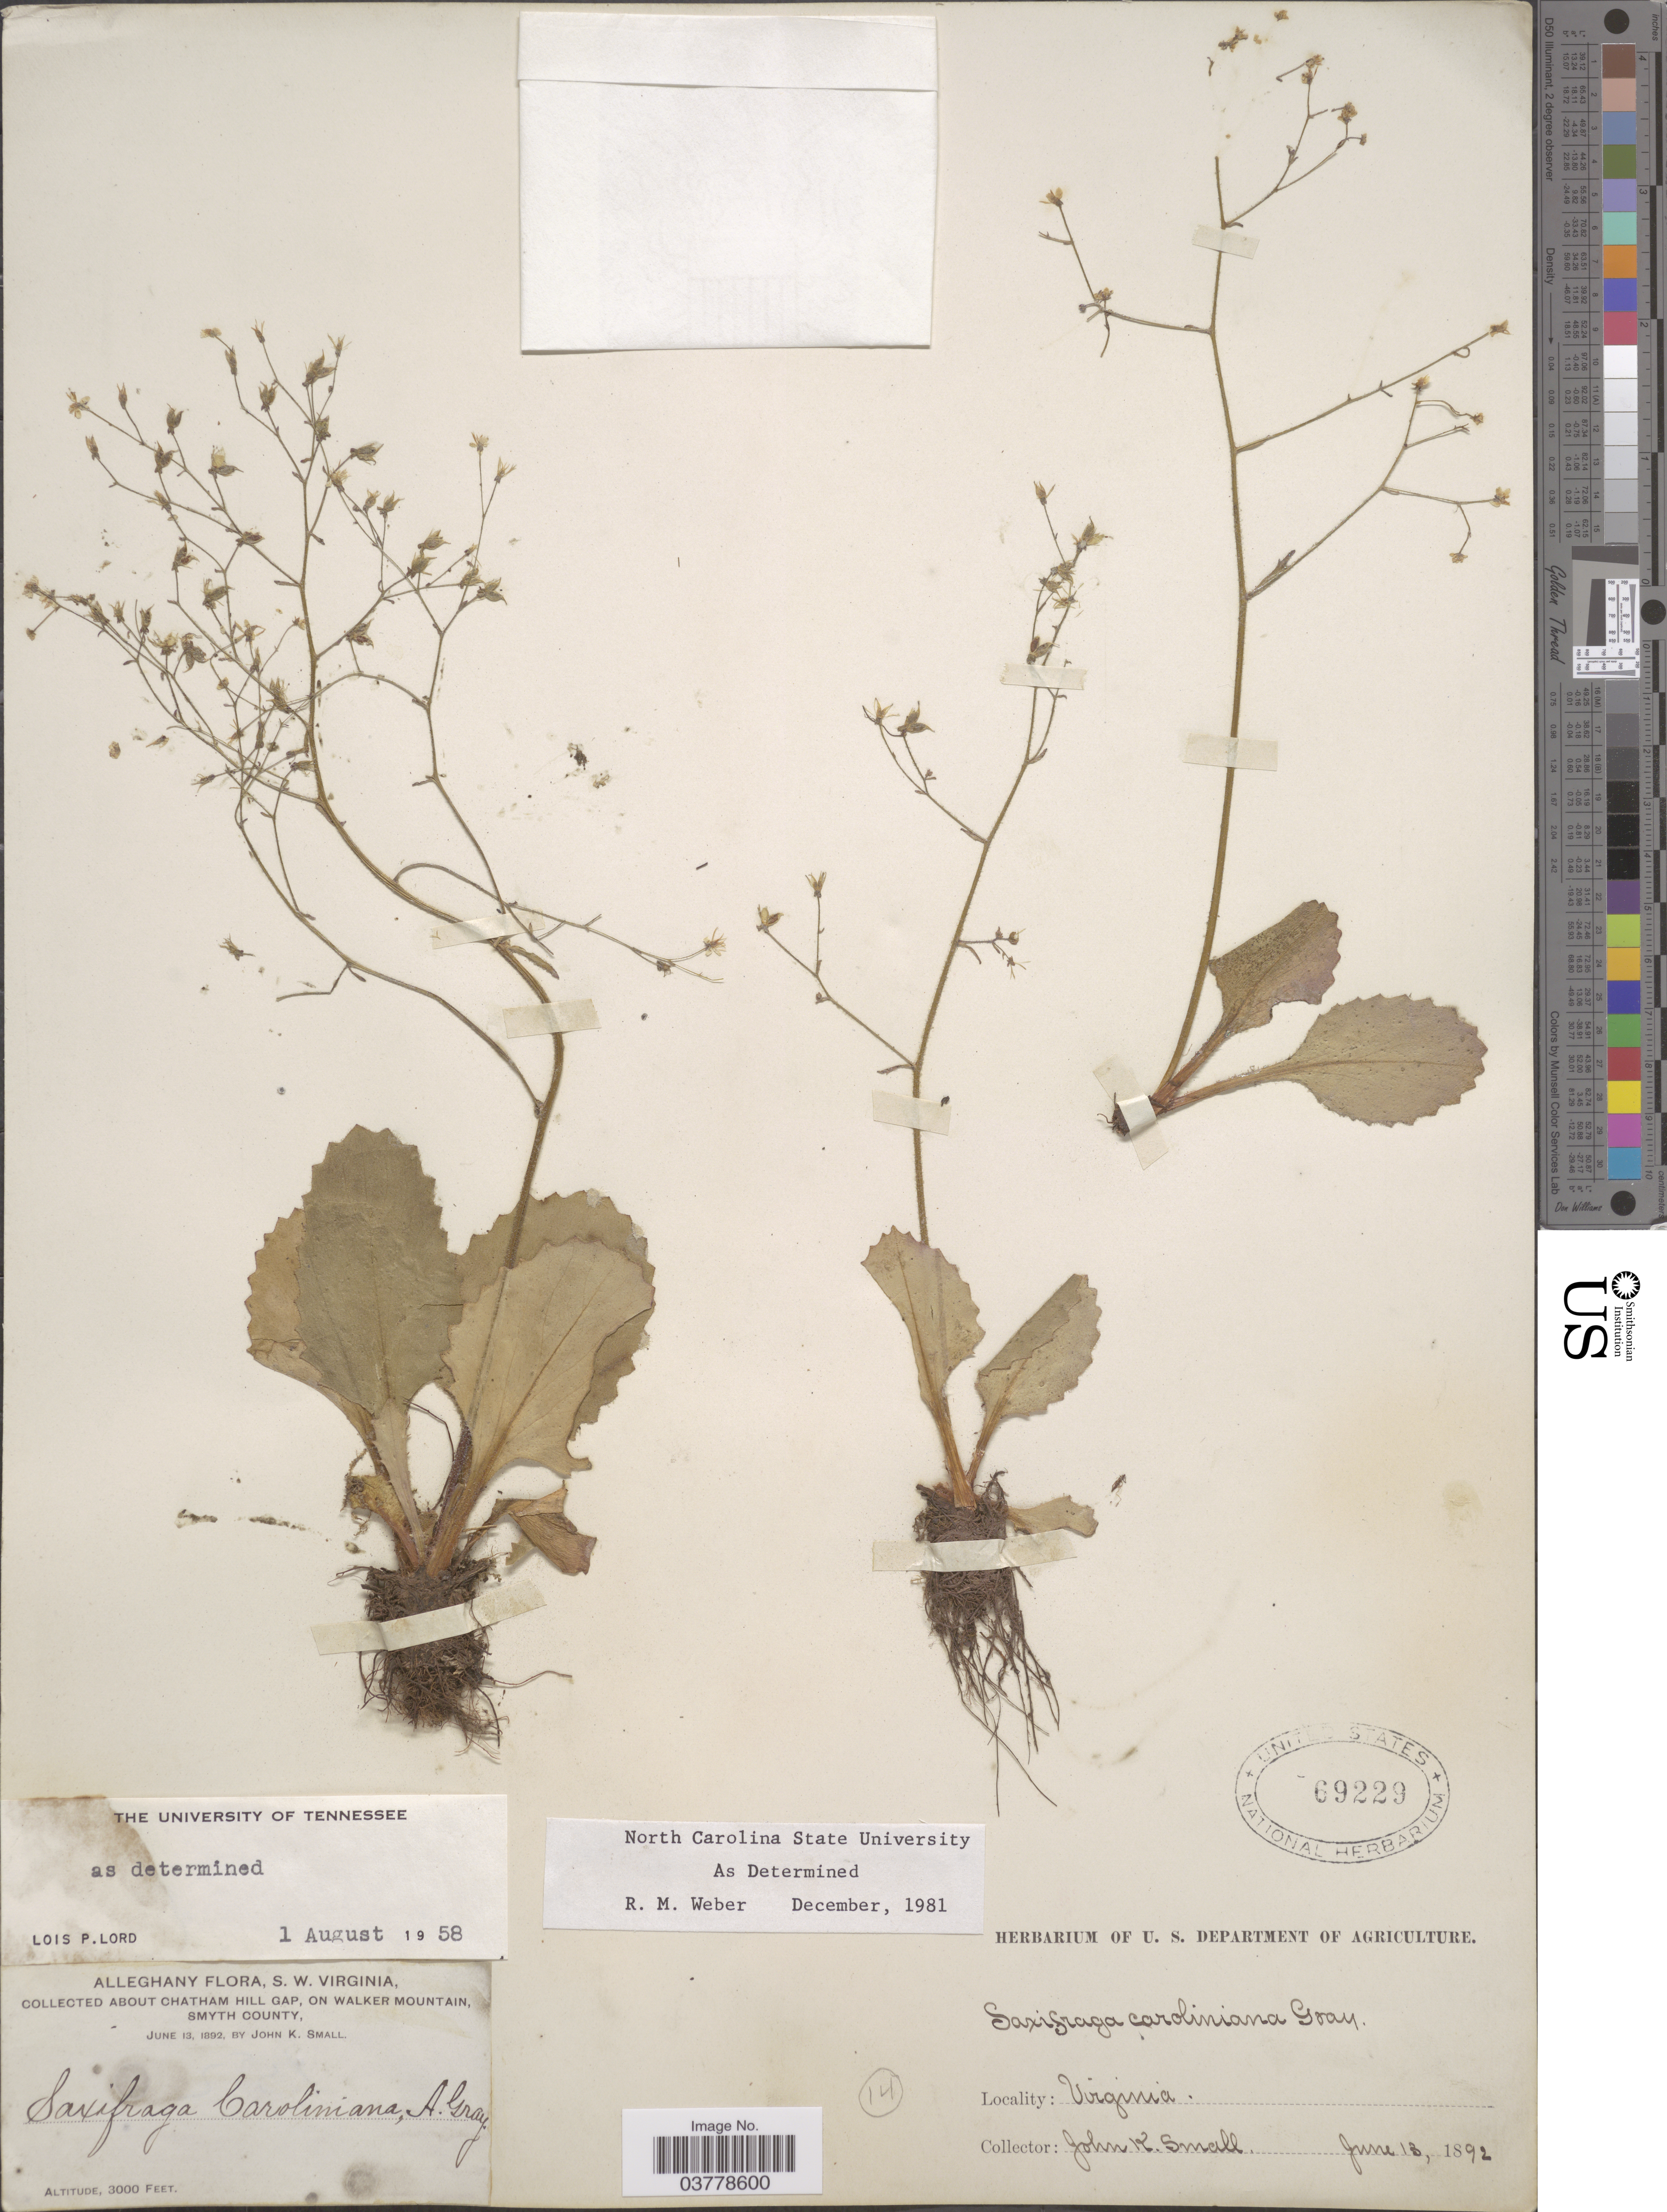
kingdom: Plantae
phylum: Tracheophyta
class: Magnoliopsida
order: Saxifragales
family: Saxifragaceae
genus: Micranthes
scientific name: Micranthes caroliniana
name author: (A. Gray) Small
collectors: J. K. Small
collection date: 1892-06-13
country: United States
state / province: Virginia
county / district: Smyth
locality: Alleghany, S. W. Virginia. About Chatham Hill Gap, on Walker Mountain.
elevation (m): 914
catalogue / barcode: US 69229